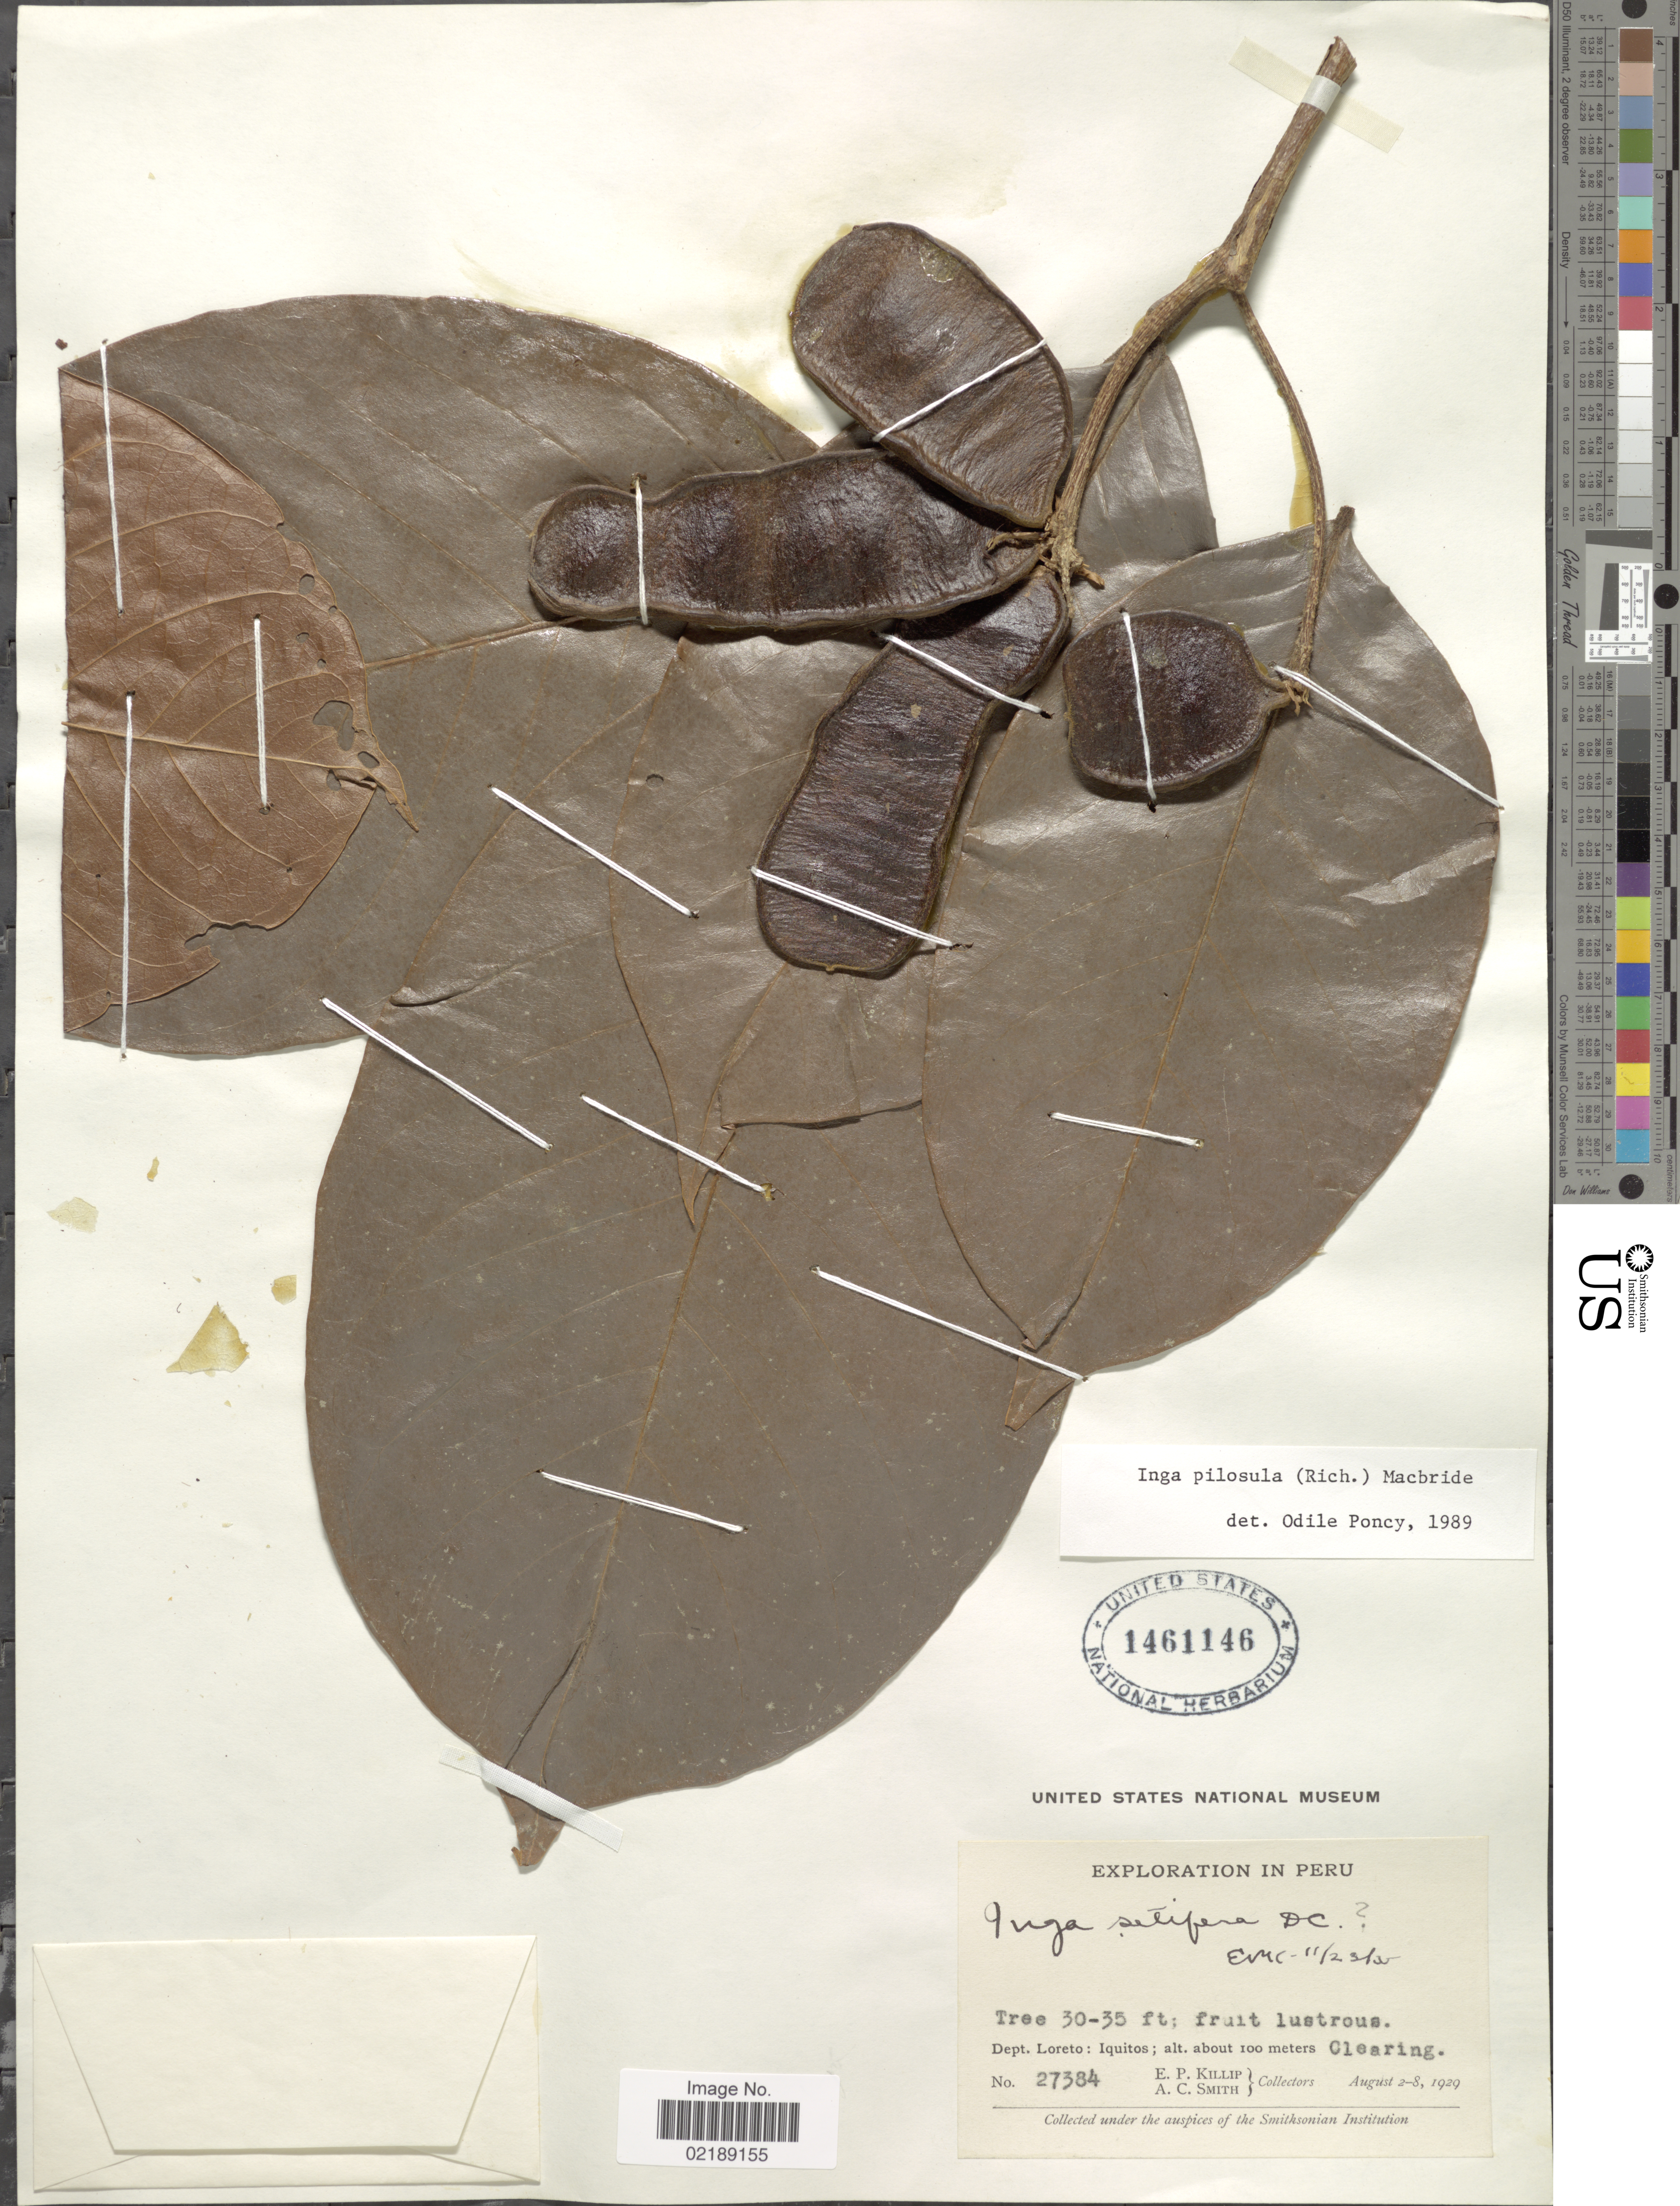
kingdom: Plantae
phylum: Tracheophyta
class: Magnoliopsida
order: Fabales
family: Fabaceae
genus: Inga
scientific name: Inga pilosula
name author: (Rich.) J.F. Macbr.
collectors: E. P. Killip & A. C. Smith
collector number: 27384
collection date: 1929-08-02/1929-08-08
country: Peru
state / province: Loreto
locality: Iquitos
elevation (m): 100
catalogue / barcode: US 1461146